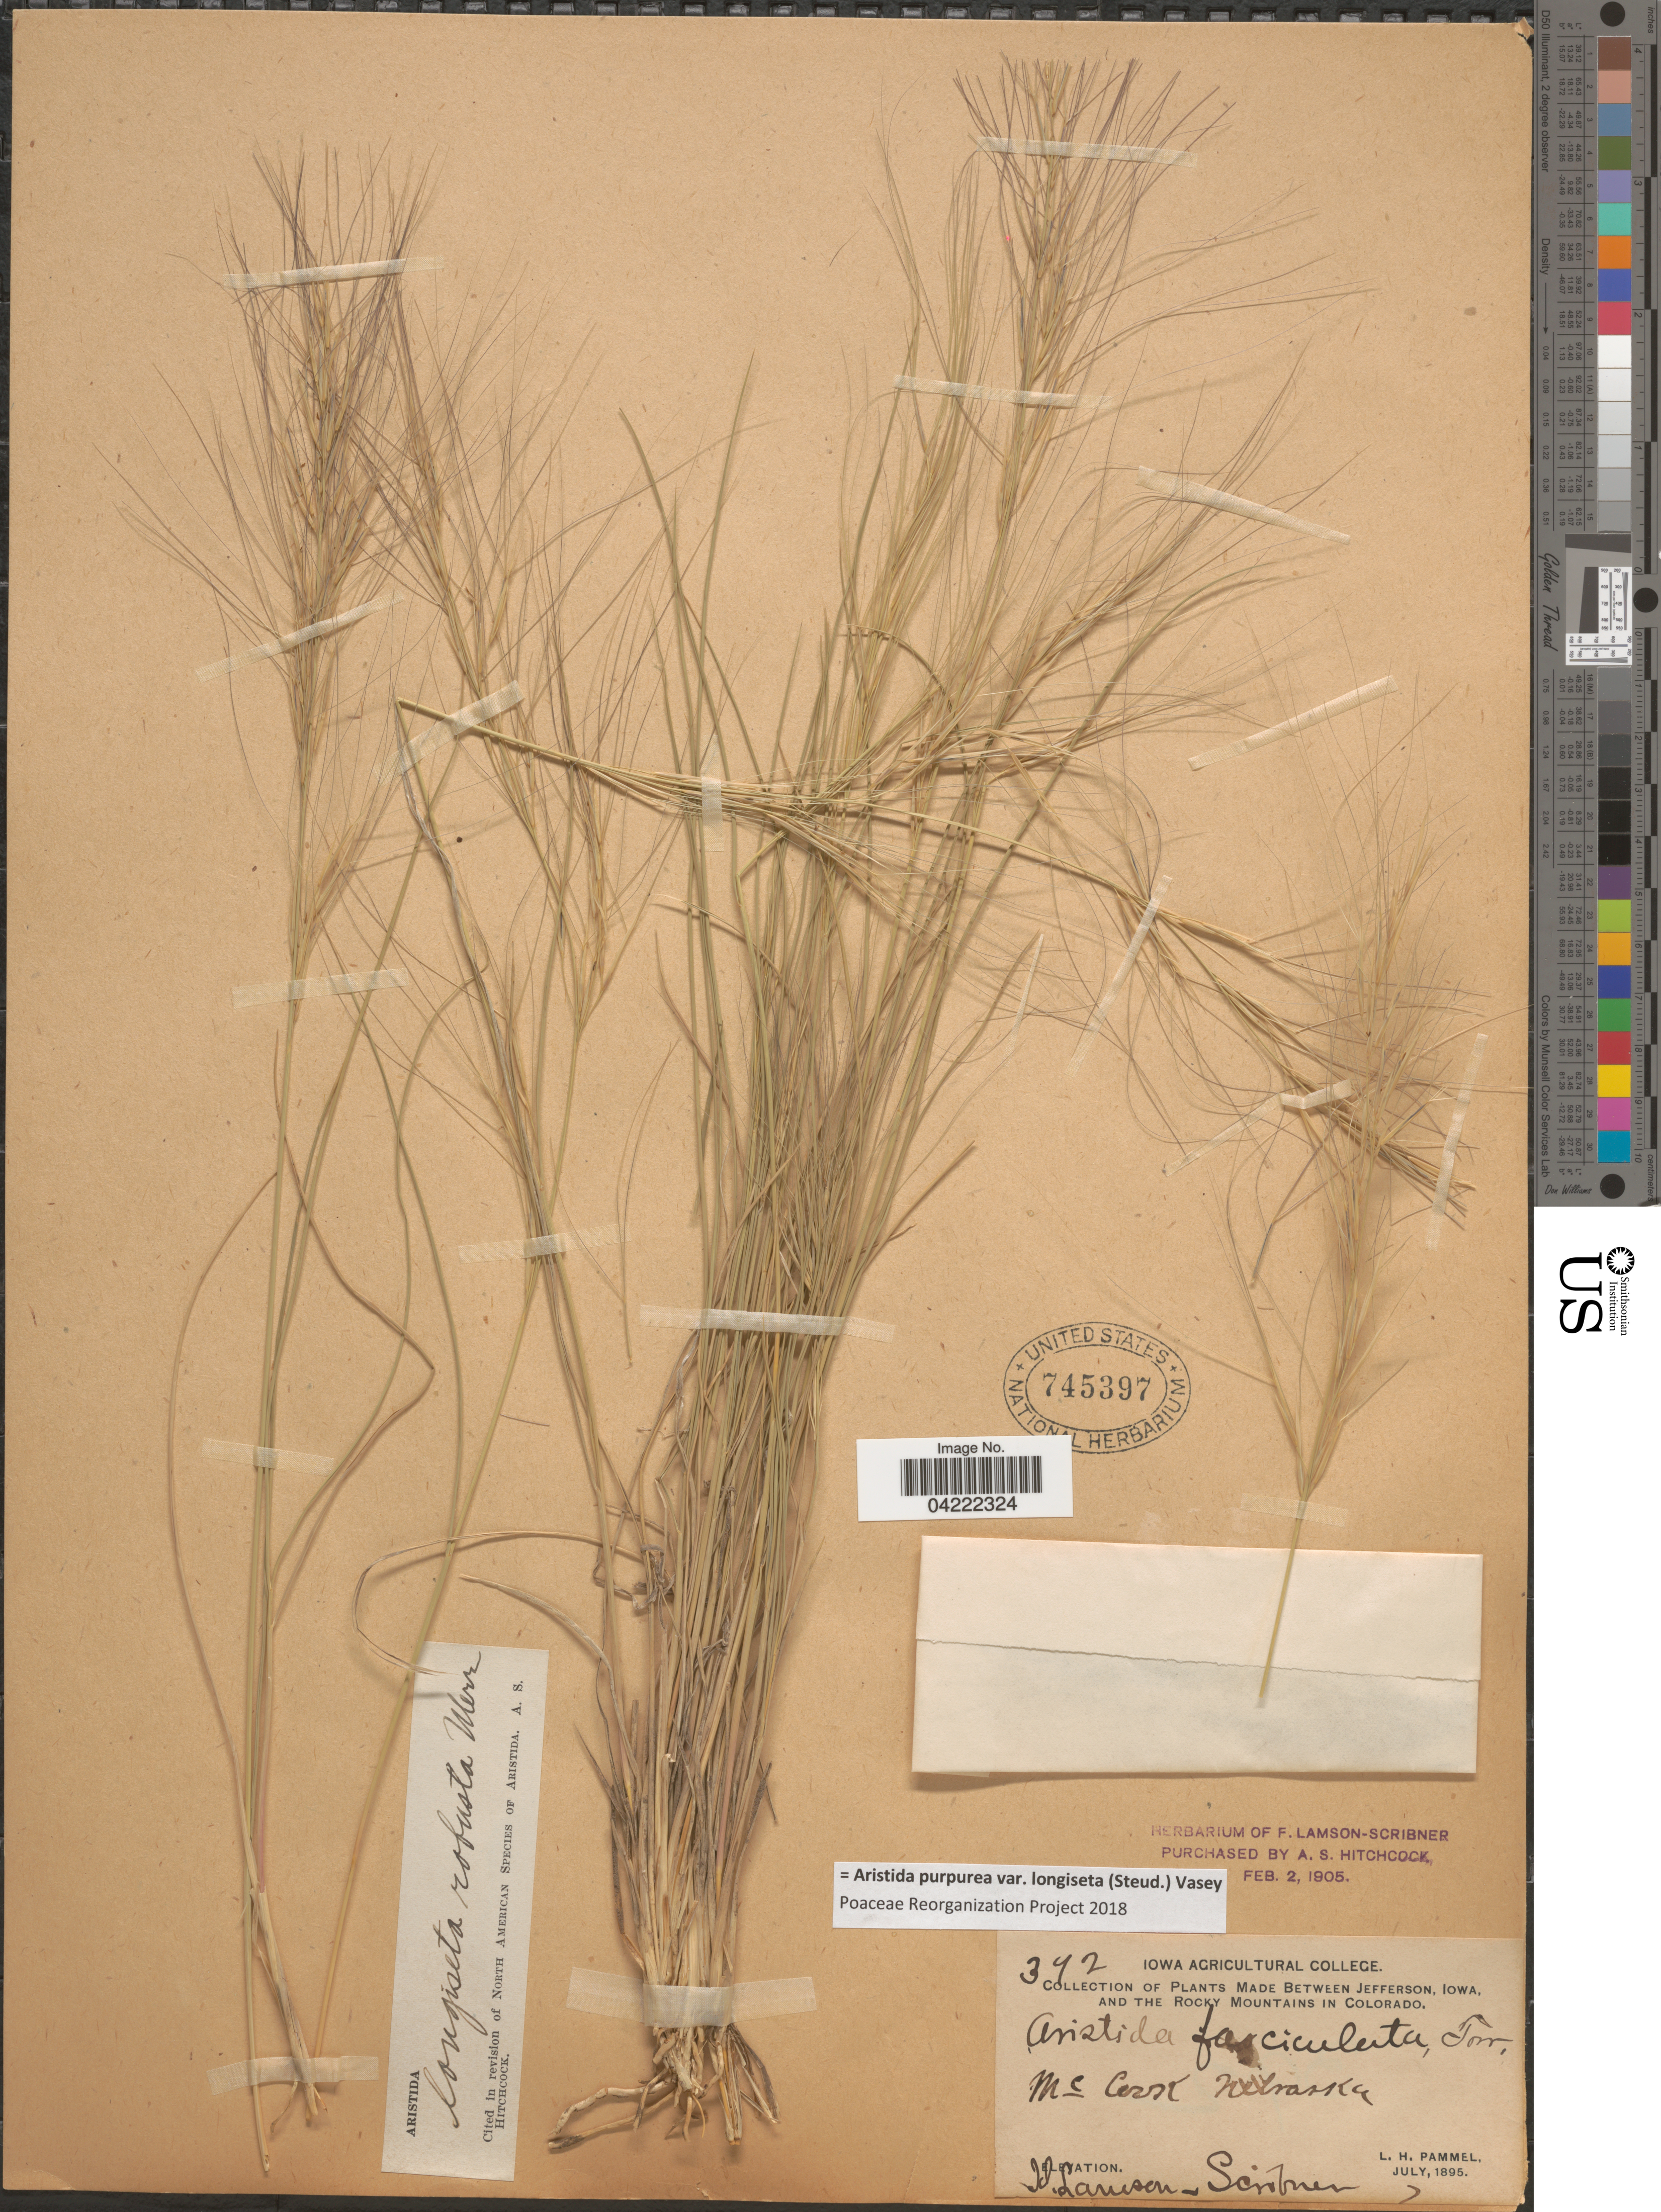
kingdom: Plantae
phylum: Tracheophyta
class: Liliopsida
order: Poales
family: Poaceae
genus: Aristida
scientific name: Aristida purpurea var. longiseta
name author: (Steud.) Vasey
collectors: L. Pammel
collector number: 392*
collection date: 1895-07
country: United States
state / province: Nebraska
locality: Between Jefferson, Iowa, and the Rocky Mountains in Colorado. Mc Cook.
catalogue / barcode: US 745397